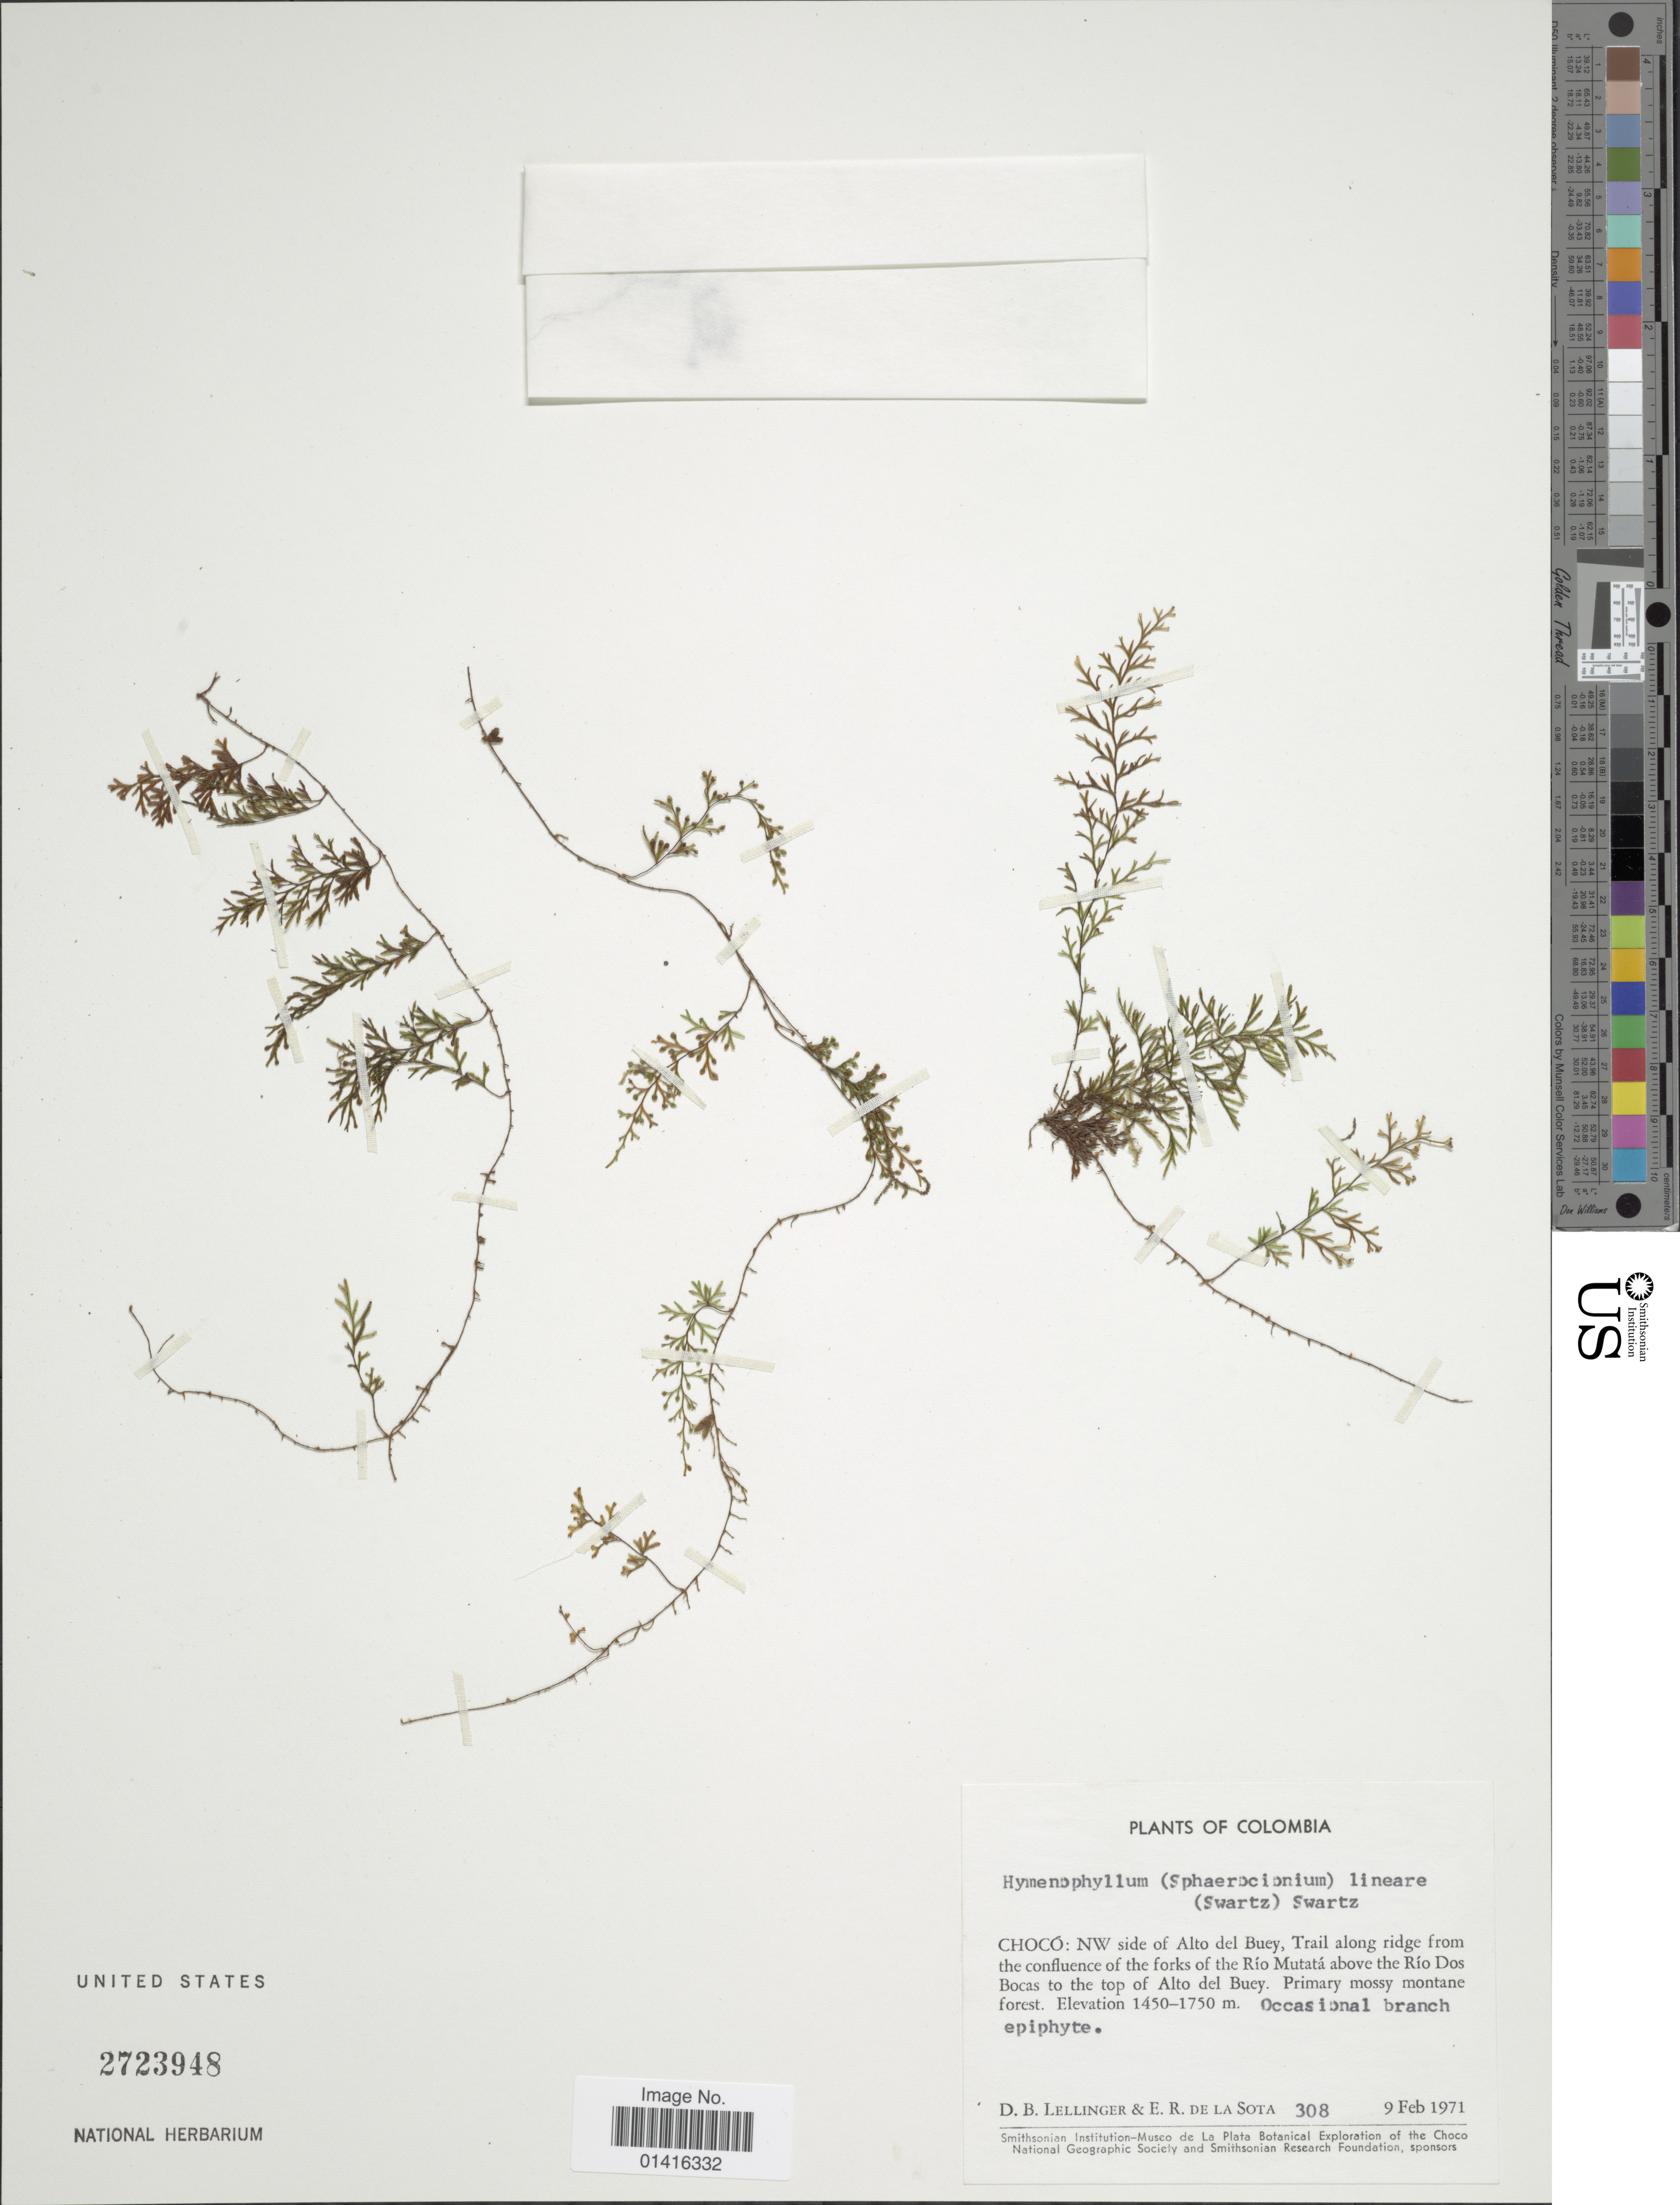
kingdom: Plantae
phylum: Tracheophyta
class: Polypodiopsida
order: Hymenophyllales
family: Hymenophyllaceae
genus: Hymenophyllum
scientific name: Hymenophyllum lineare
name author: (Sw.) Sw.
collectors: D. B. Lellinger & E. R. de la Sota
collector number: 308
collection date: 1971-02-09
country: Colombia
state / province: Chocó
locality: NW side of Alto del Buey, Trail along ridge from the confluence of the forks of the Río Mutatá above the Rí Dos Bocas to the top of Alto del Buey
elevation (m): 1450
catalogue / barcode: US 2723948